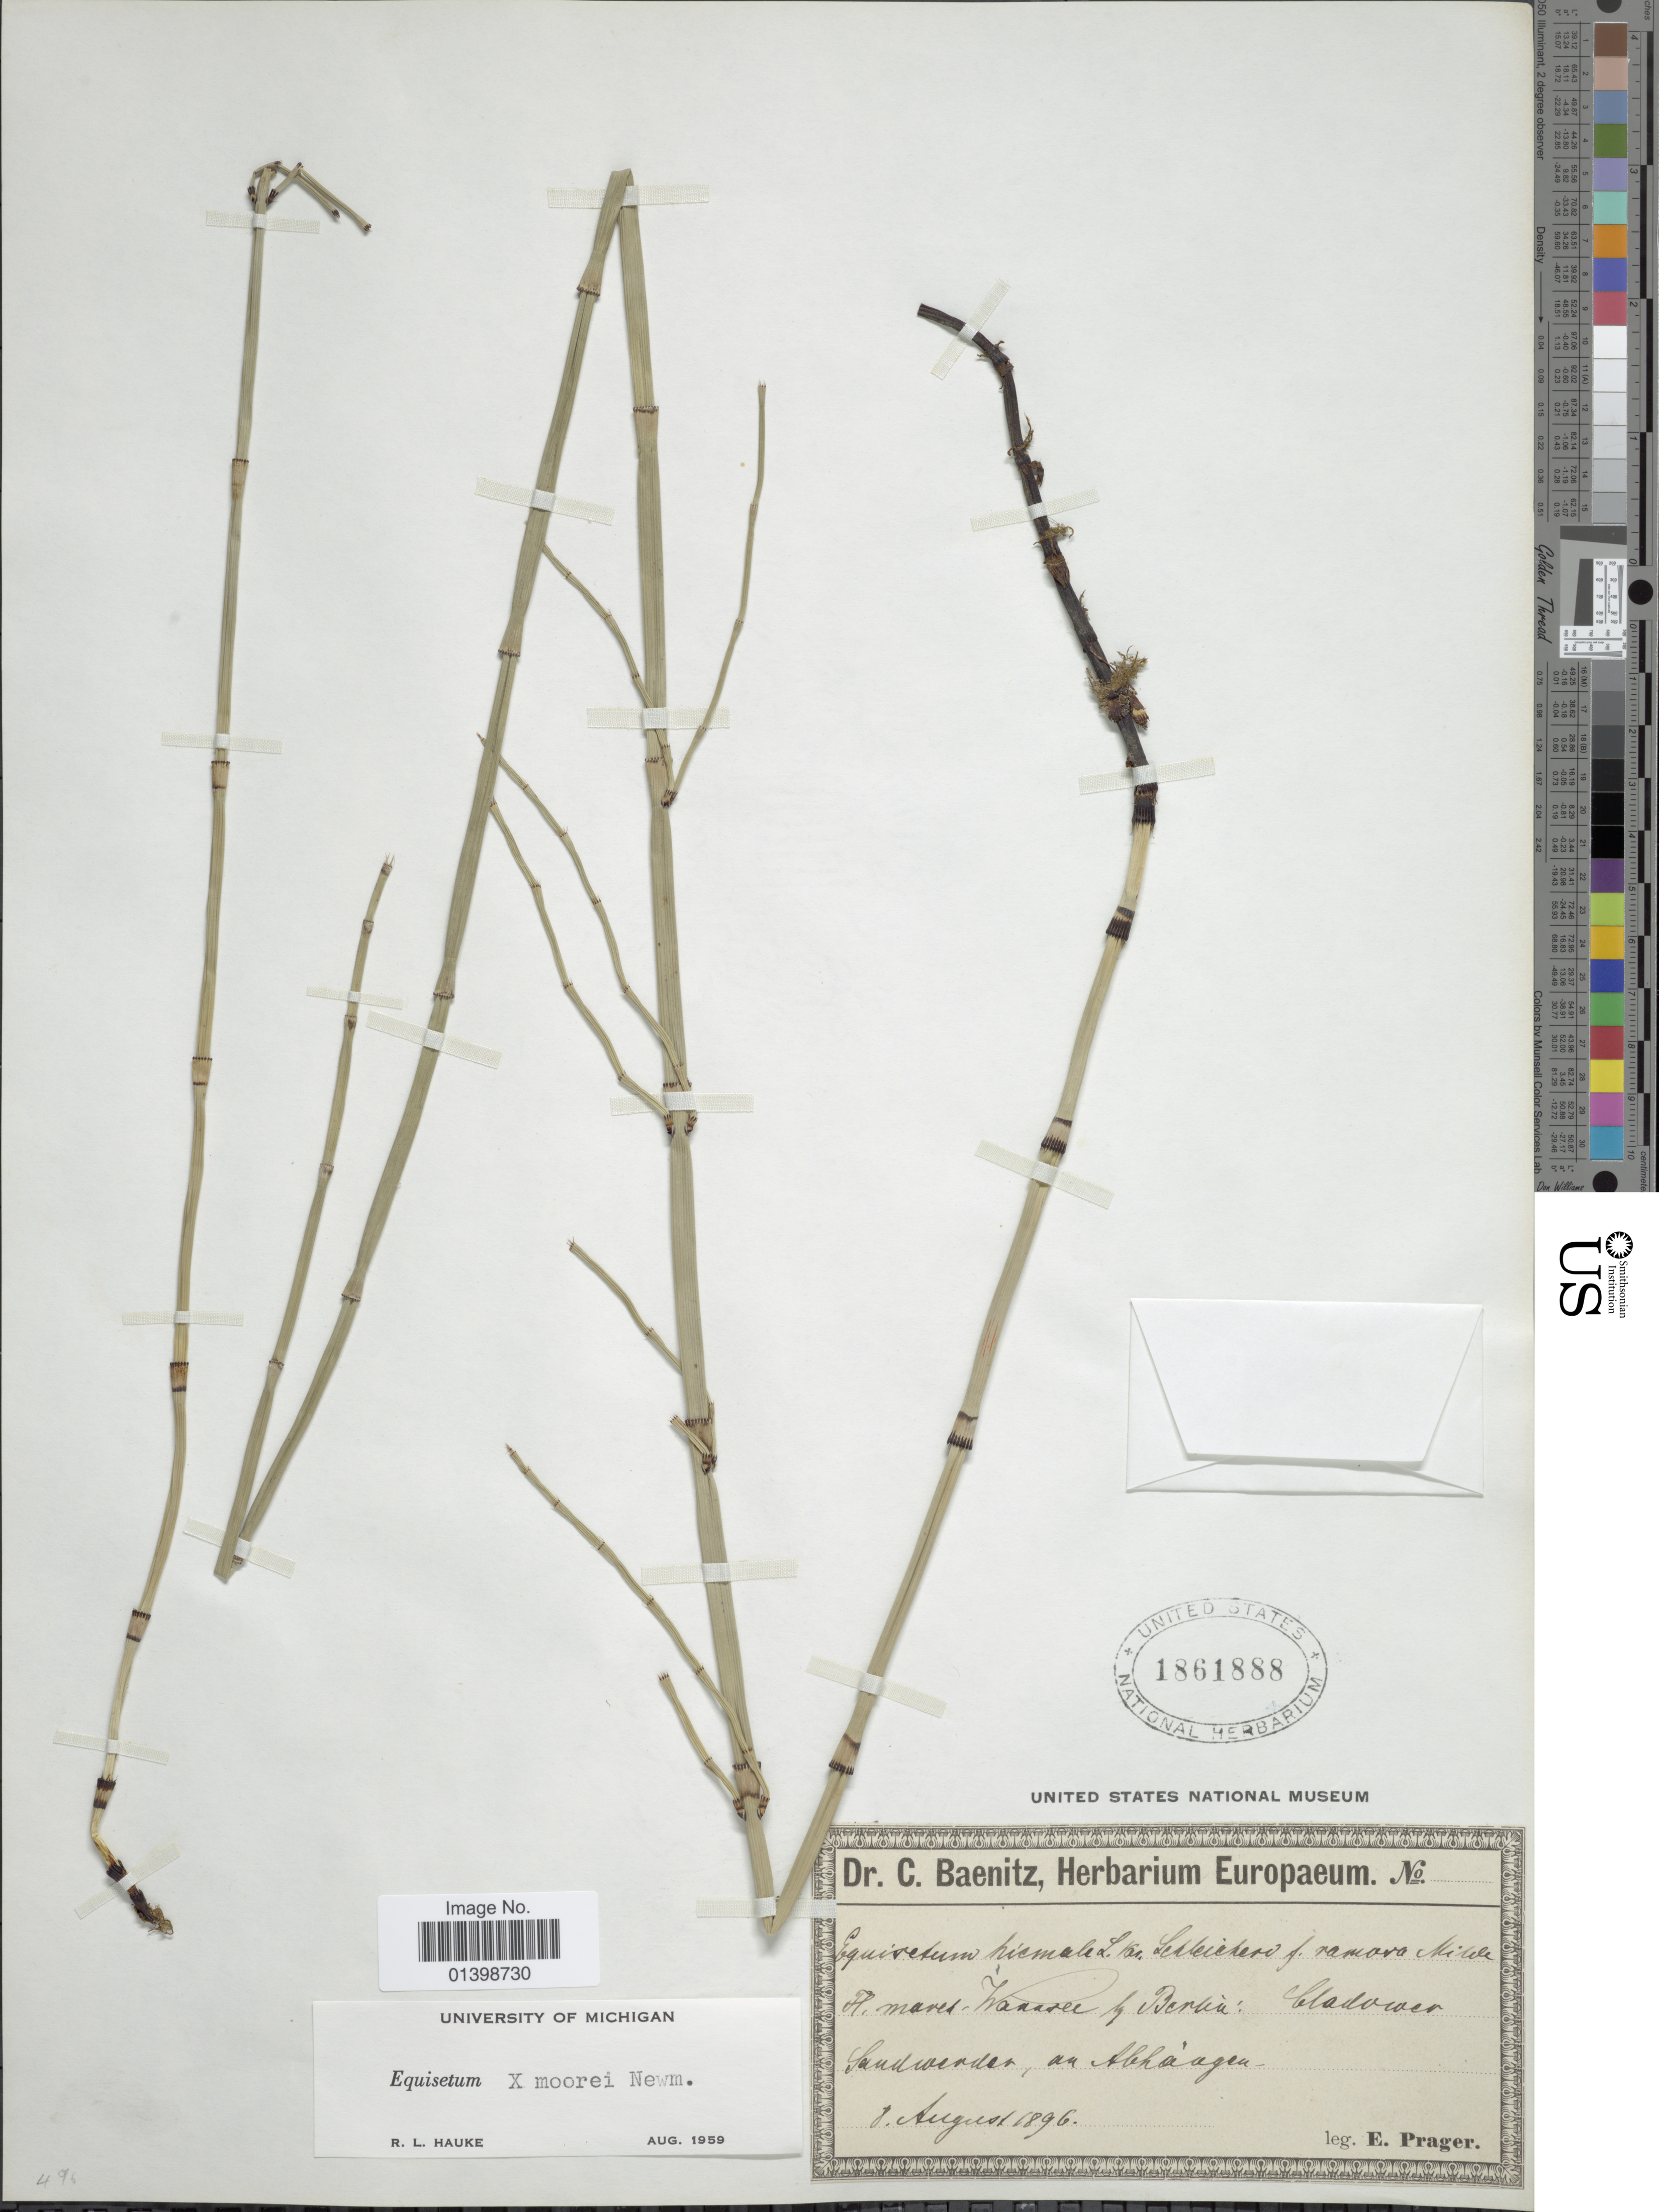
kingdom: Plantae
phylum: Tracheophyta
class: Polypodiopsida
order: Equisetales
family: Equisetaceae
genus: Equisetum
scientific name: Equisetum moorei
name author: Newman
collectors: E. Prager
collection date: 1896-08-08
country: Germany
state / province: Berlin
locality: Mavet-Wanader by Berbia: blaower Sandwerder, an Abhangen [interpreted]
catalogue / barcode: US 1861888